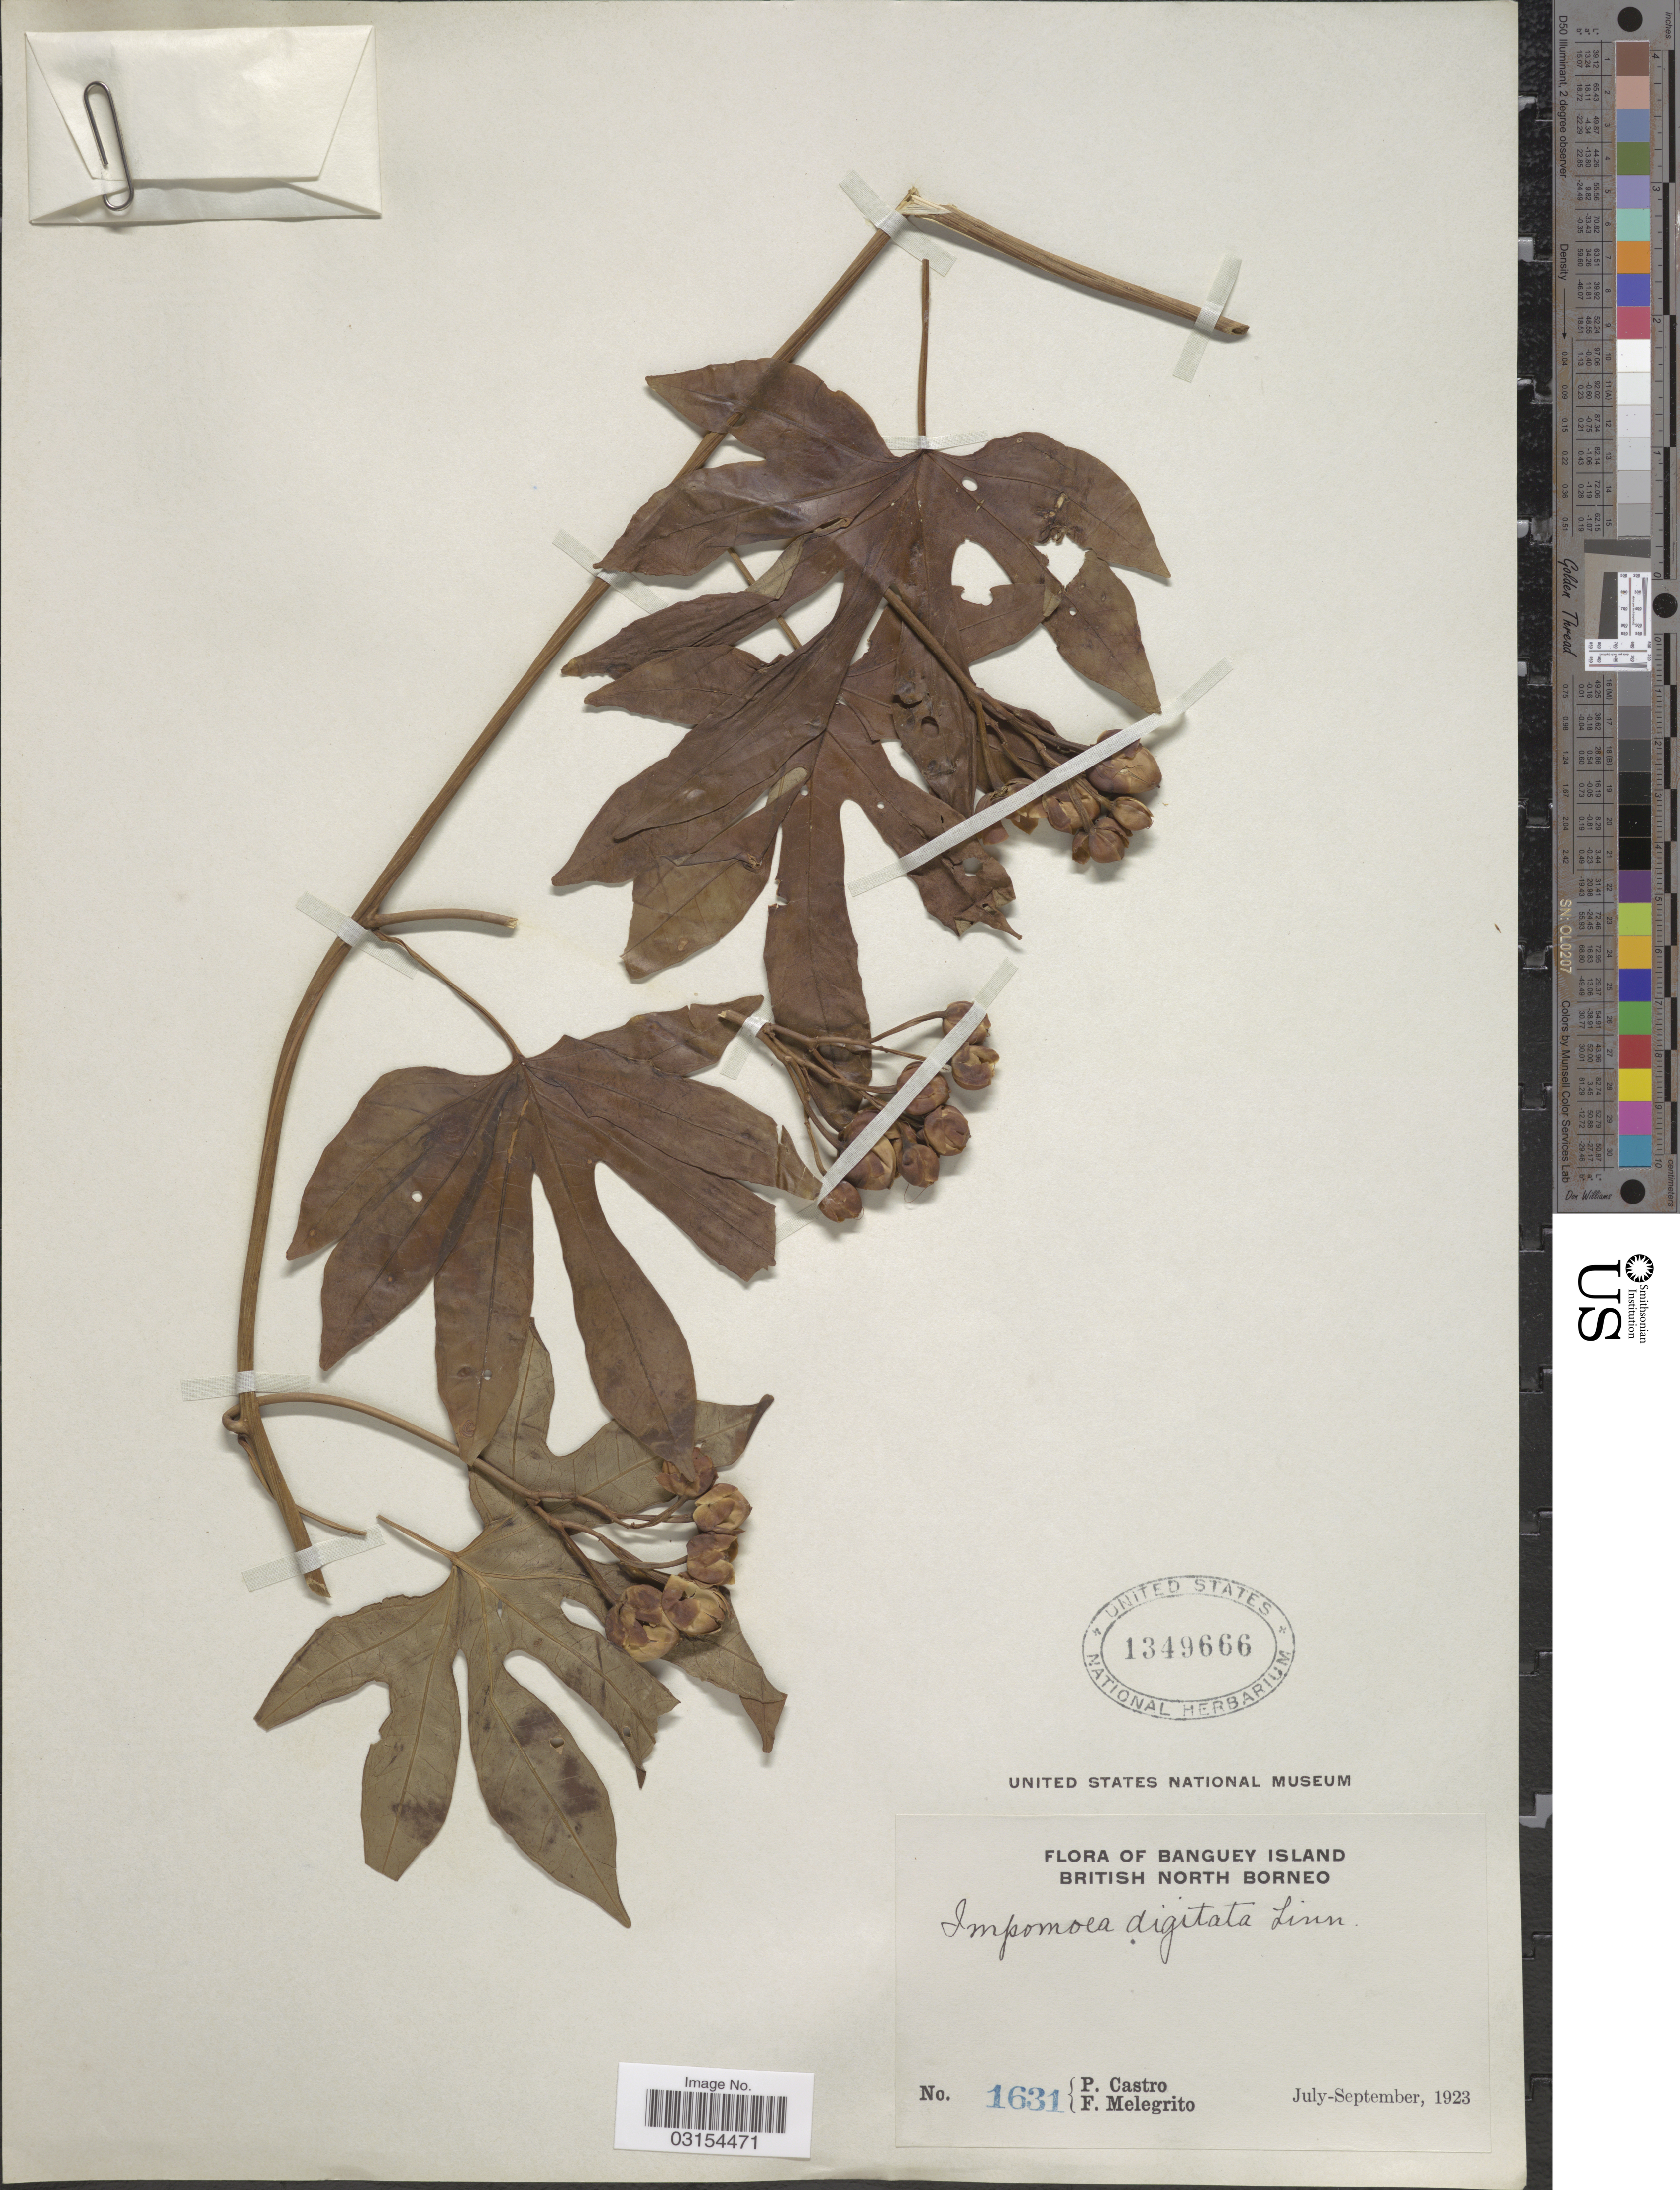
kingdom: Plantae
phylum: Tracheophyta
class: Magnoliopsida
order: Solanales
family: Convolvulaceae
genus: Ipomoea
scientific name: Ipomoea digitata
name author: L.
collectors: P. Castro & F. Melegrito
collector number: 1631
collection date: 1923-07/1923-09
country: Malaysia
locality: Banguey Island. British North Borneo.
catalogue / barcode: US 1349666